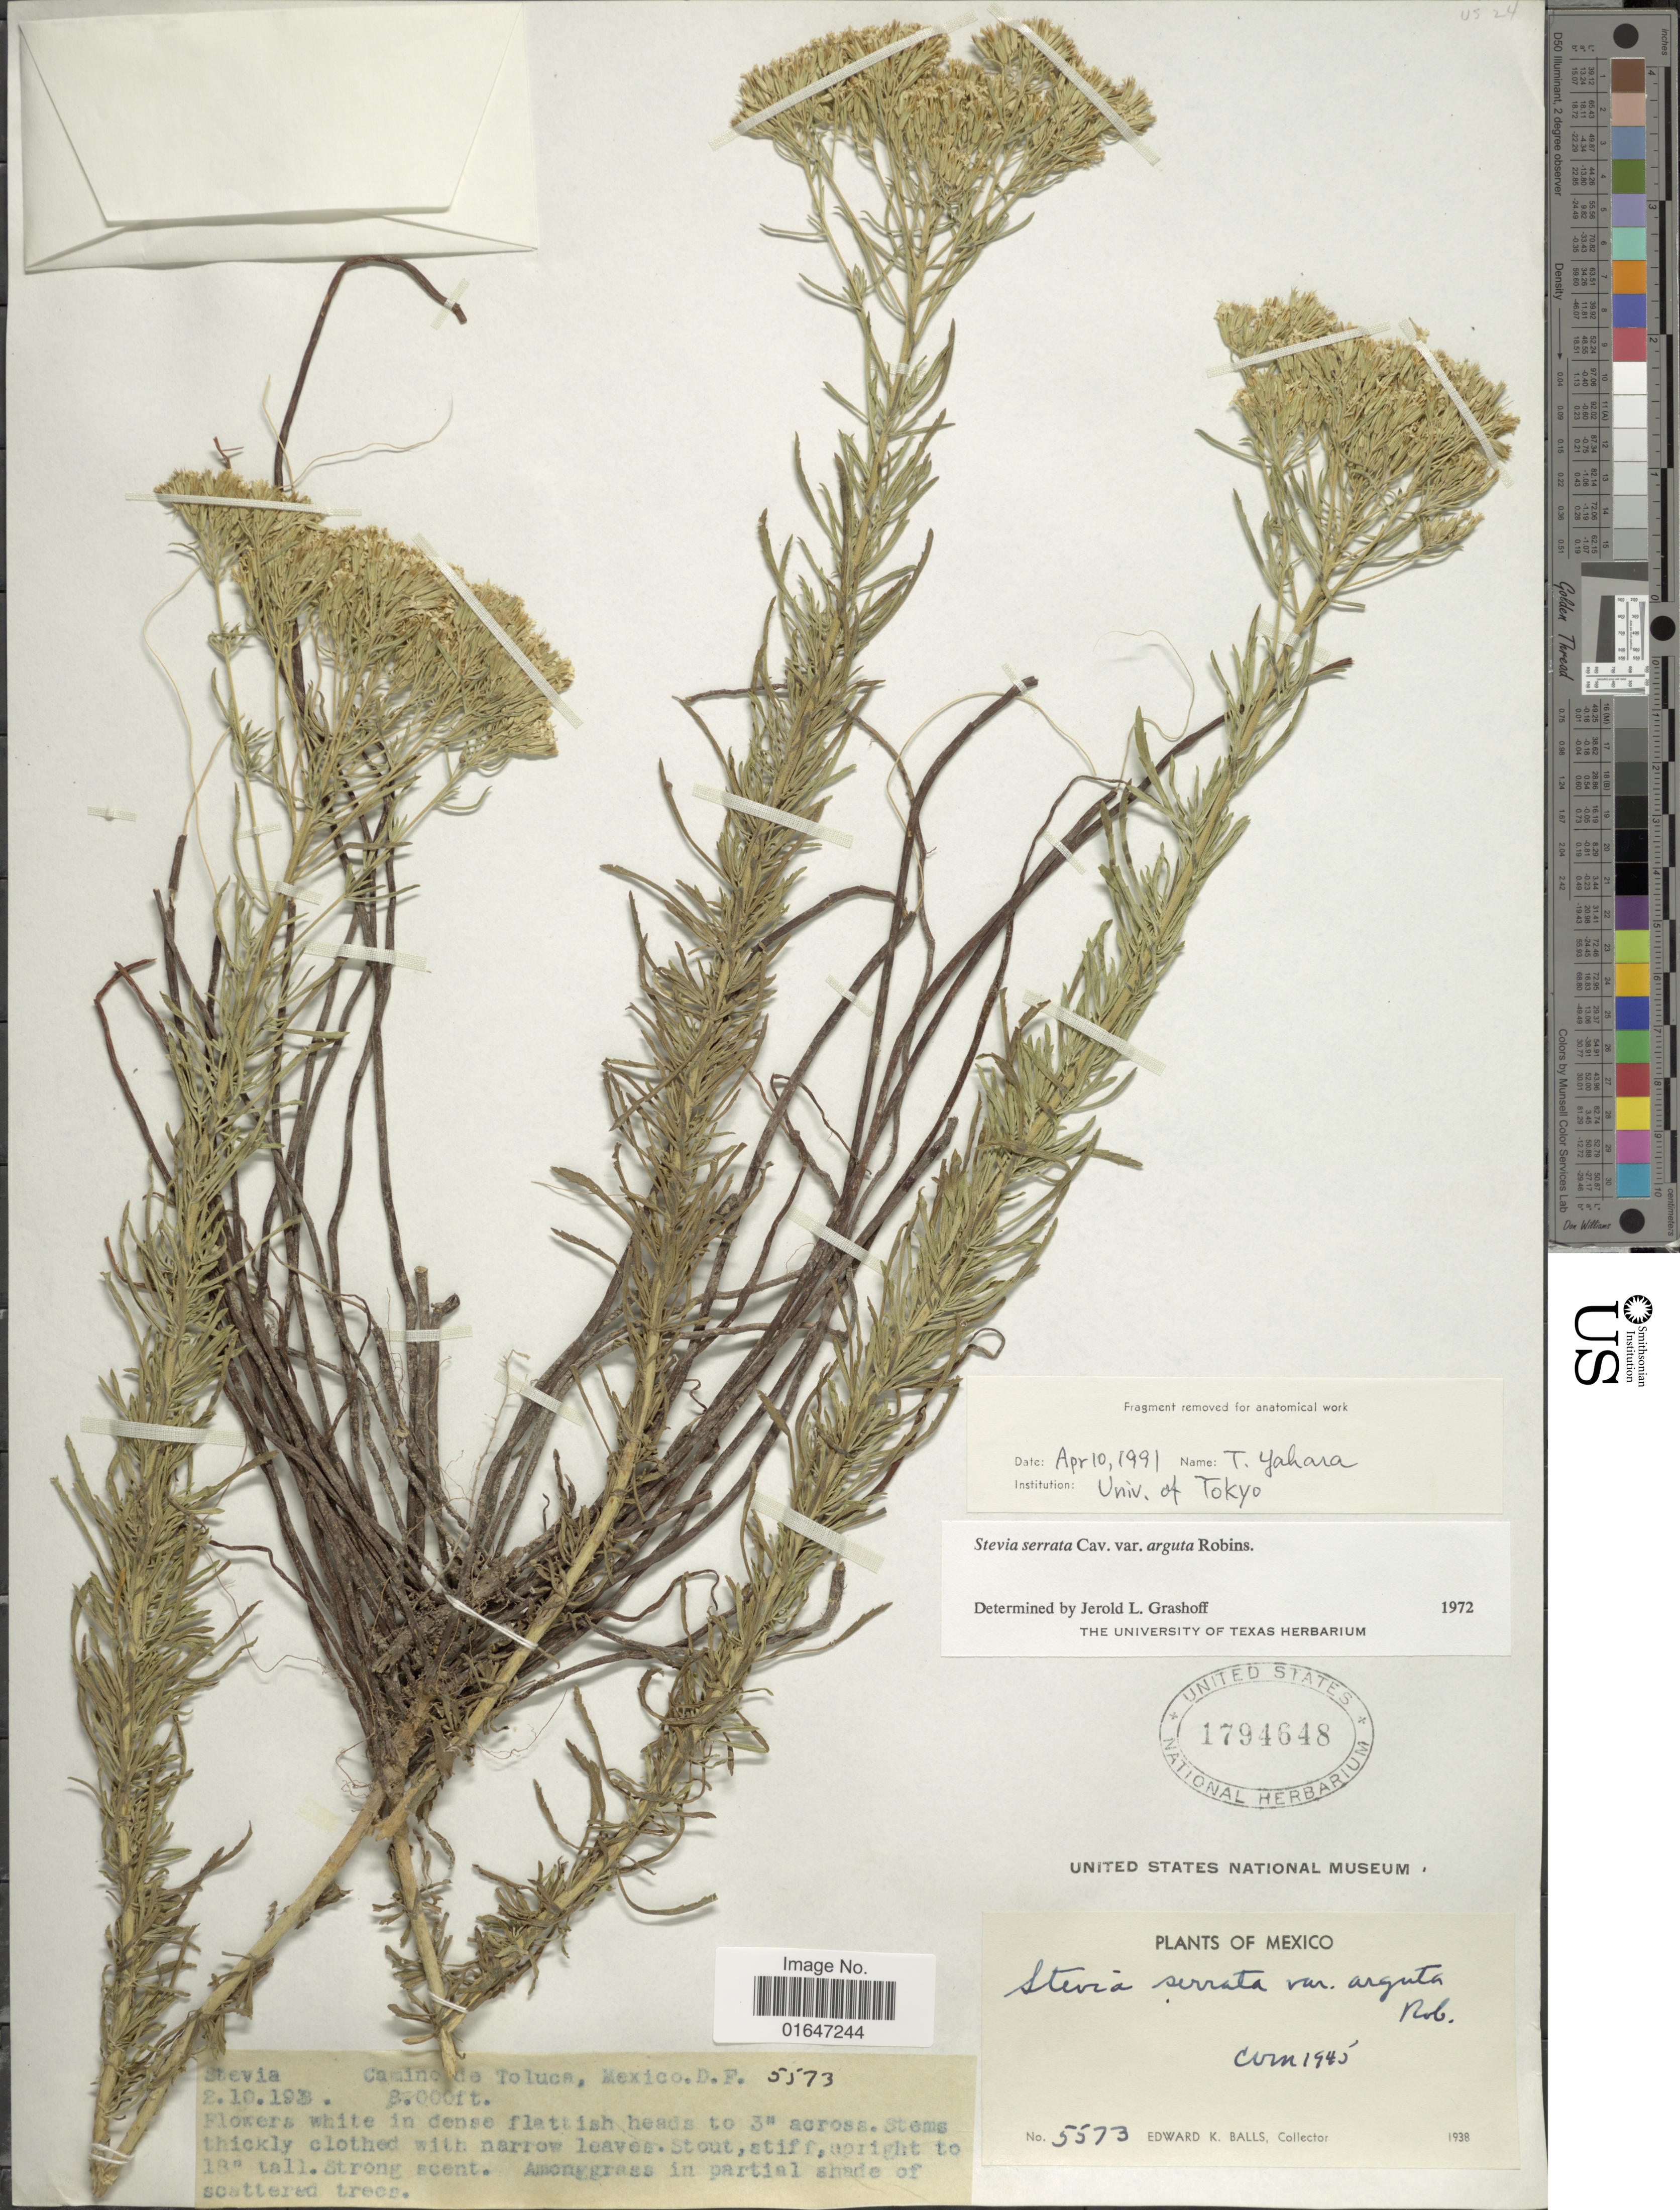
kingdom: Plantae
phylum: Tracheophyta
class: Magnoliopsida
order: Asterales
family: Asteraceae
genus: Stevia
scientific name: Stevia serrata var. arguta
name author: B.L. Rob.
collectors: E. K. Balls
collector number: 5573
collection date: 1938-10-02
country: Mexico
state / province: Distrito Federal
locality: Camino de Toluca, Mexico, D.F.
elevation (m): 2438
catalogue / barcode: US 1794648